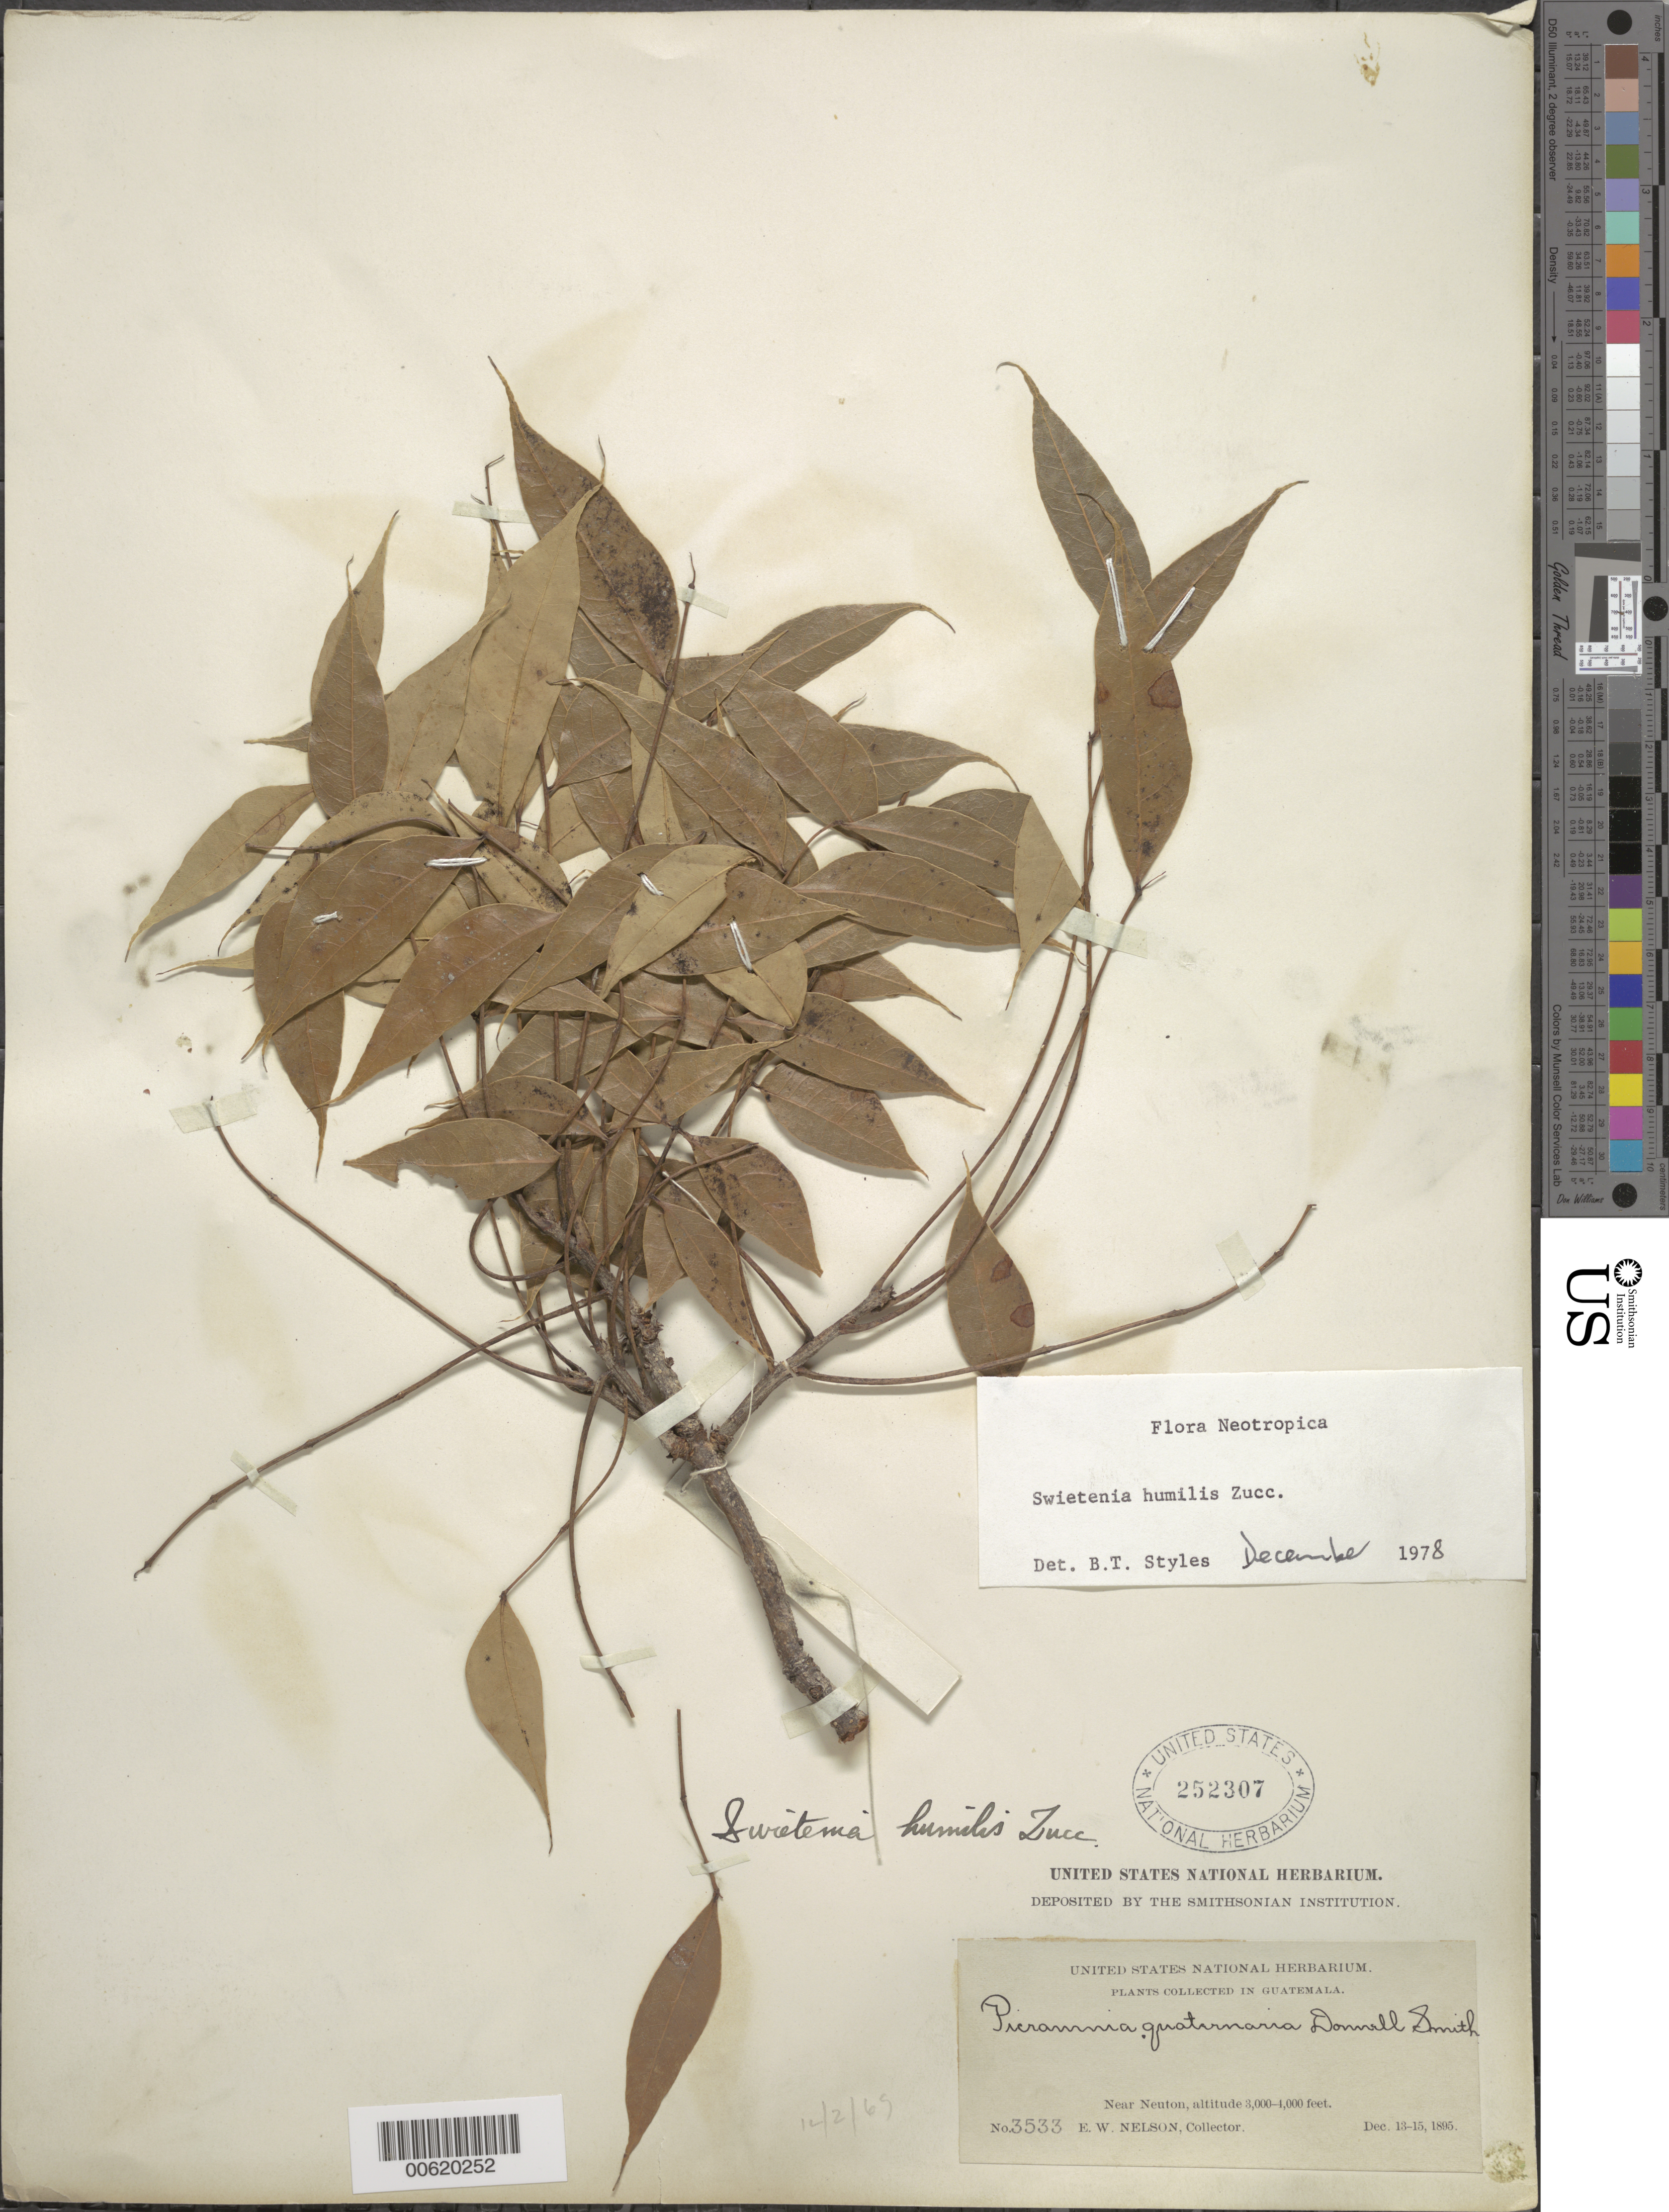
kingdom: Plantae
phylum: Tracheophyta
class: Magnoliopsida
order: Sapindales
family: Meliaceae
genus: Swietenia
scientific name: Swietenia humilis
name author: Zucc.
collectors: E. W. Nelson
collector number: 3533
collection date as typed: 13 Dec 1895 to 15 Dec 1895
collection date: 1895-12-13/1895-12-15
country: Guatemala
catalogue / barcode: US 252307